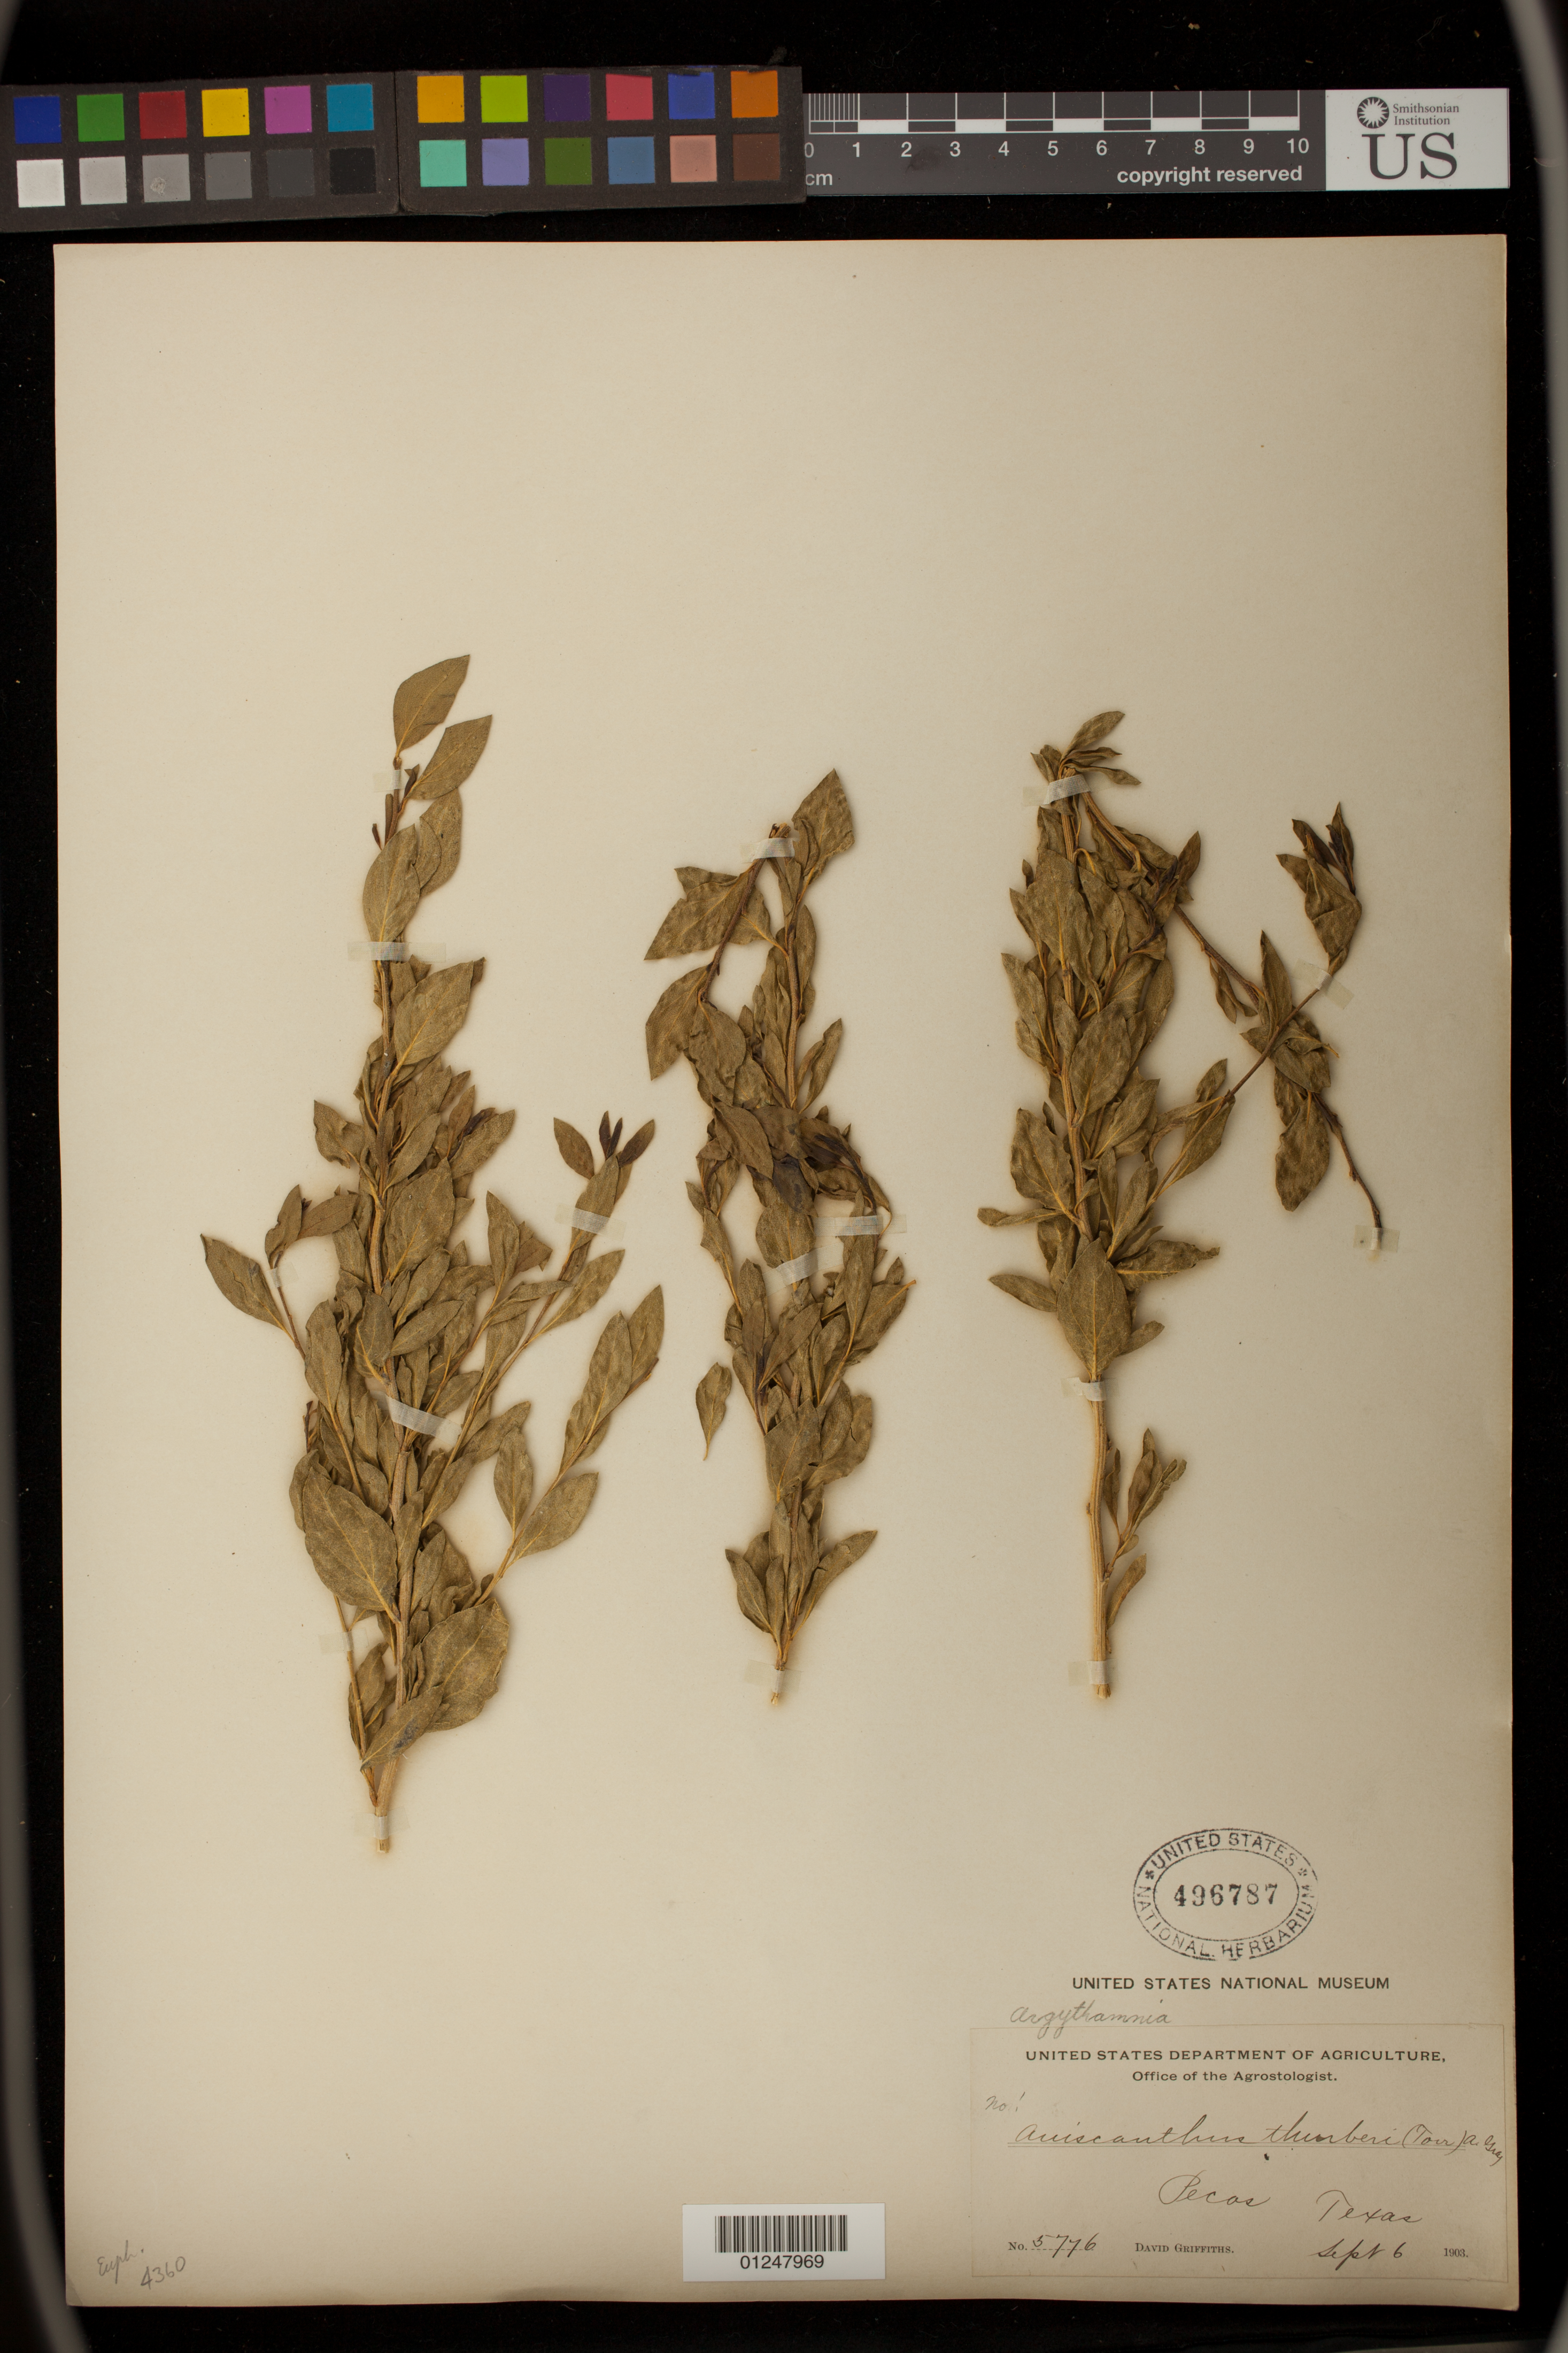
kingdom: Plantae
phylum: Tracheophyta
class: Magnoliopsida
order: Malpighiales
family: Euphorbiaceae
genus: Argythamnia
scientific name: Argythamnia sp.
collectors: D. Griffiths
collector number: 5776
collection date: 1903-09-06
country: United States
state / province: Texas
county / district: Reeves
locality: Pecos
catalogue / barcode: US 496787